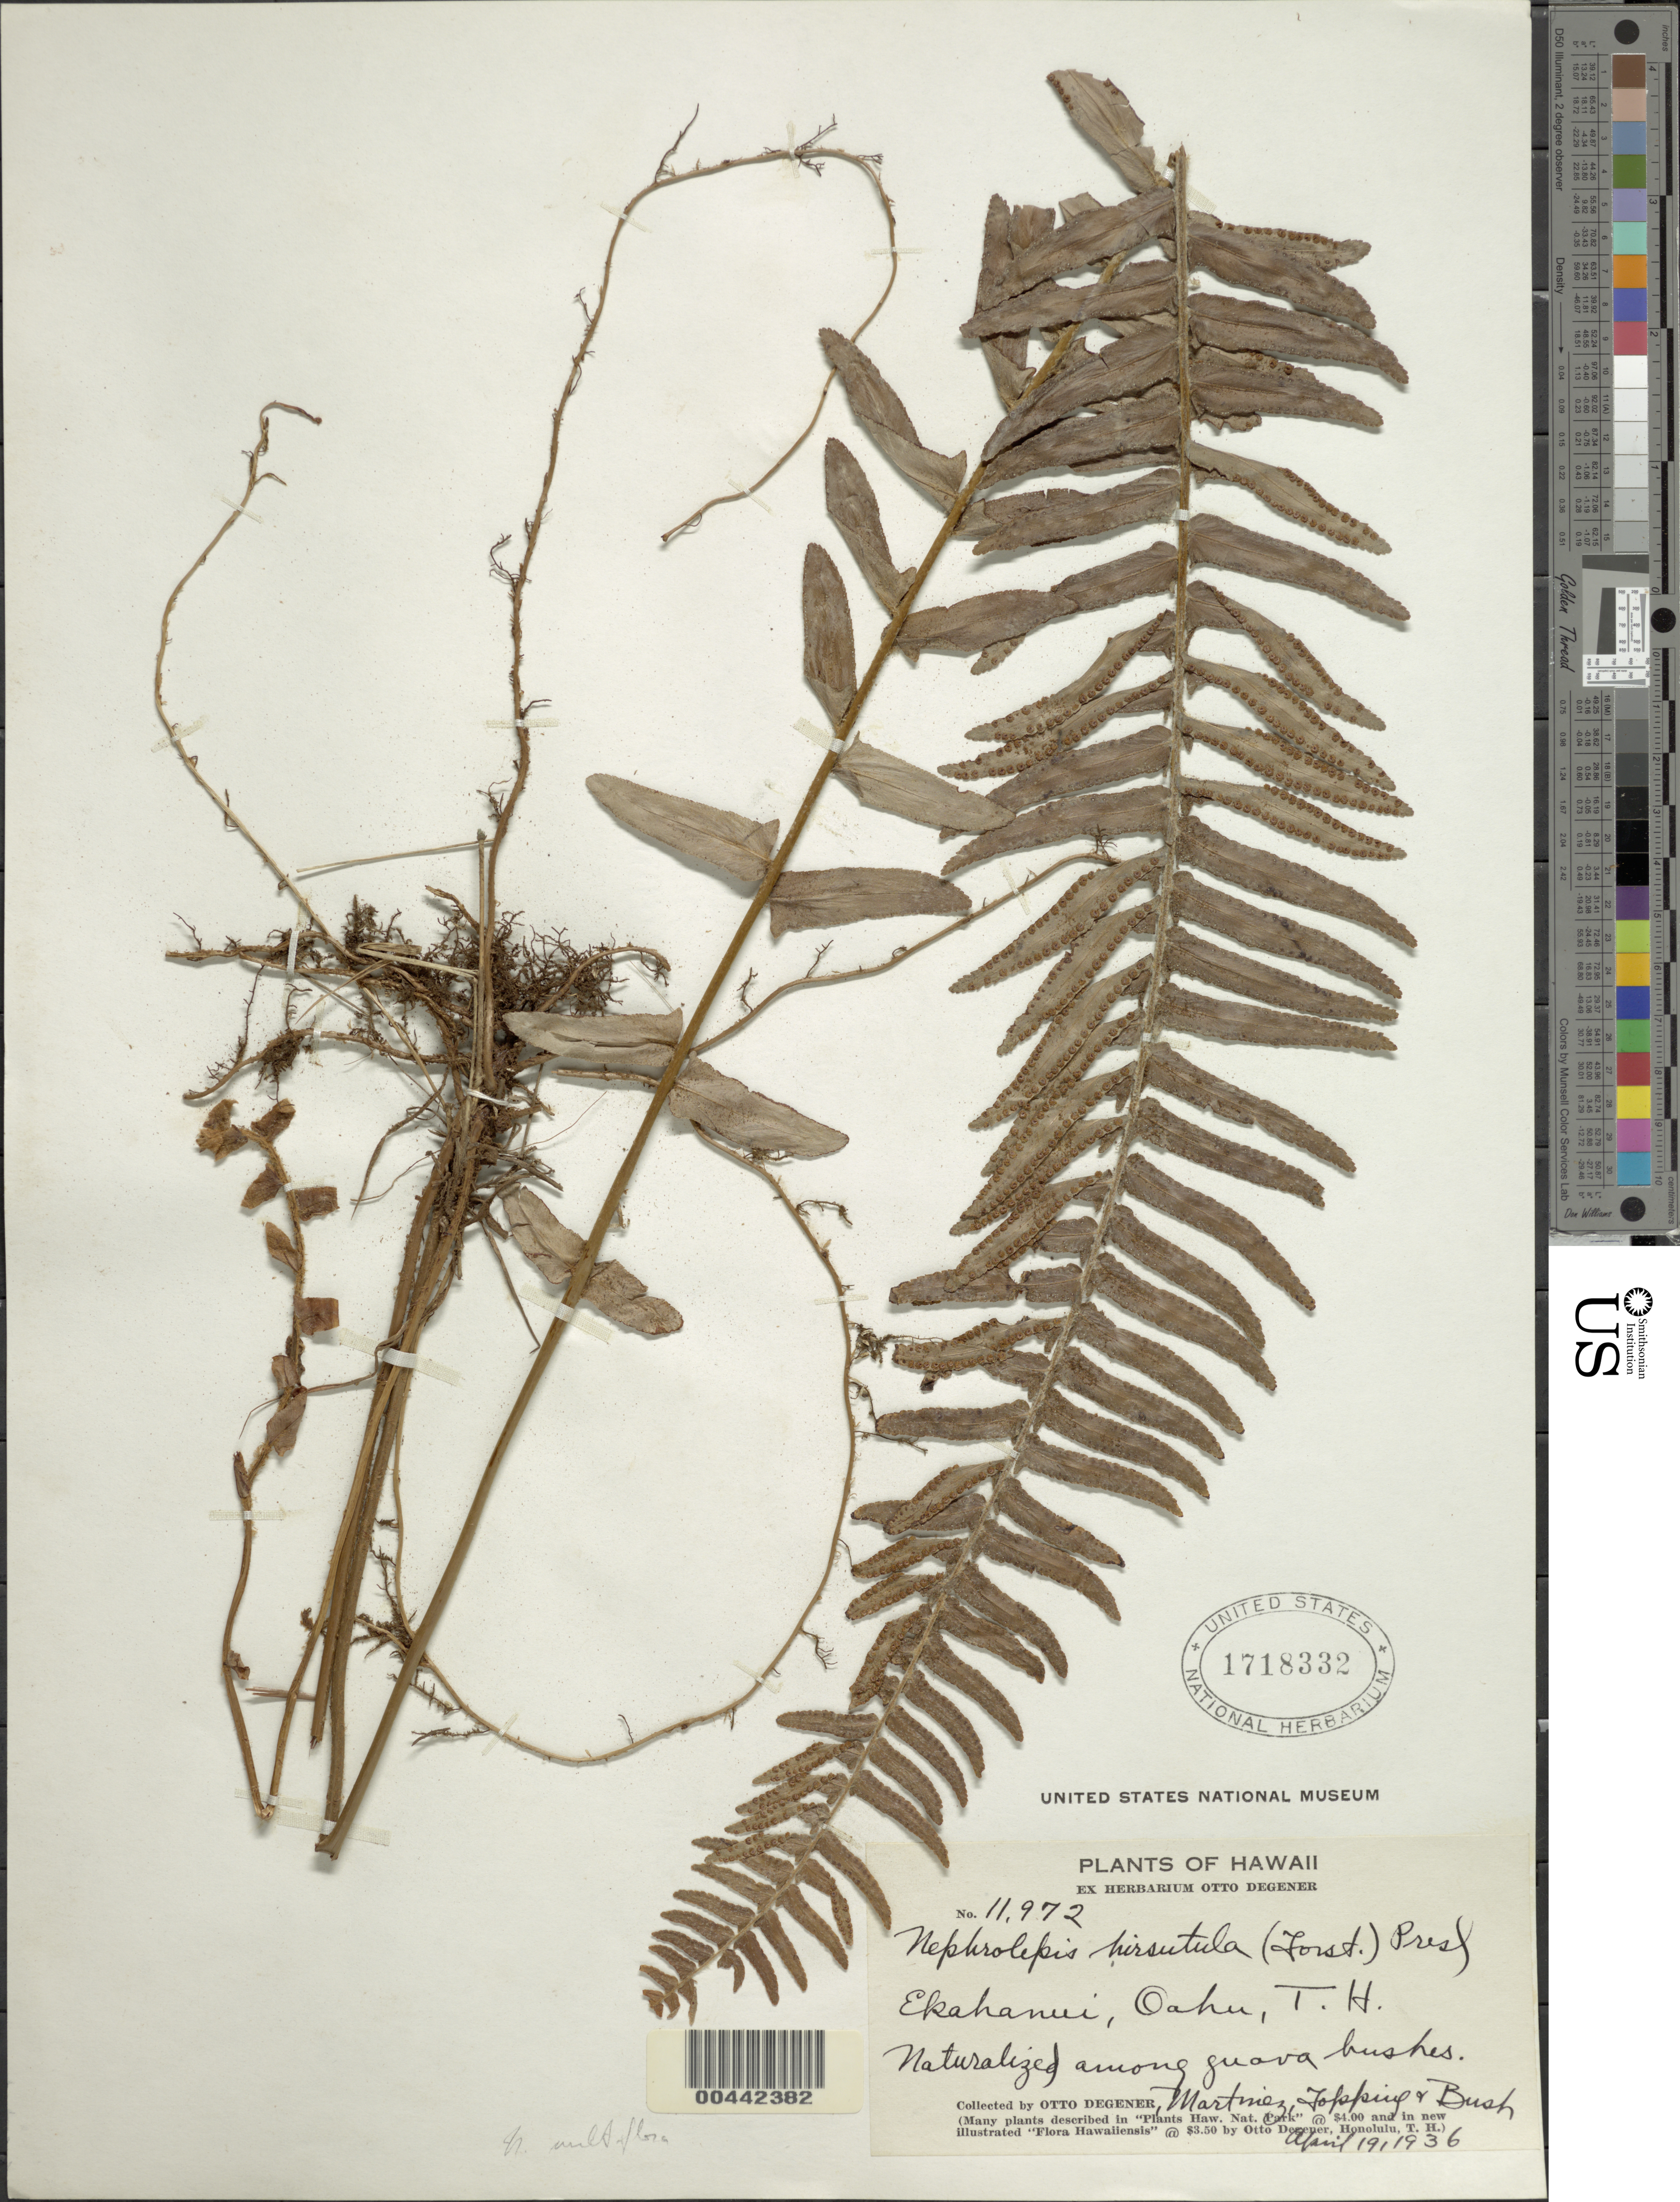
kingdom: Plantae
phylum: Tracheophyta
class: Polypodiopsida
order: Polypodiales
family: Nephrolepidaceae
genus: Nephrolepis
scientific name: Nephrolepis multiflora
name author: (Roxb.) F.M. Jarrett ex C.V. Morton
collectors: O. Degener, -- Martinez, D. L. Topping & B. F. Bush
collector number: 11972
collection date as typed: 19 Apr 1936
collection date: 1936-04-19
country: United States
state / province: Hawaii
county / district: Honolulu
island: Oahu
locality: Ekahanui, Oahu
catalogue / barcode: US 1718332